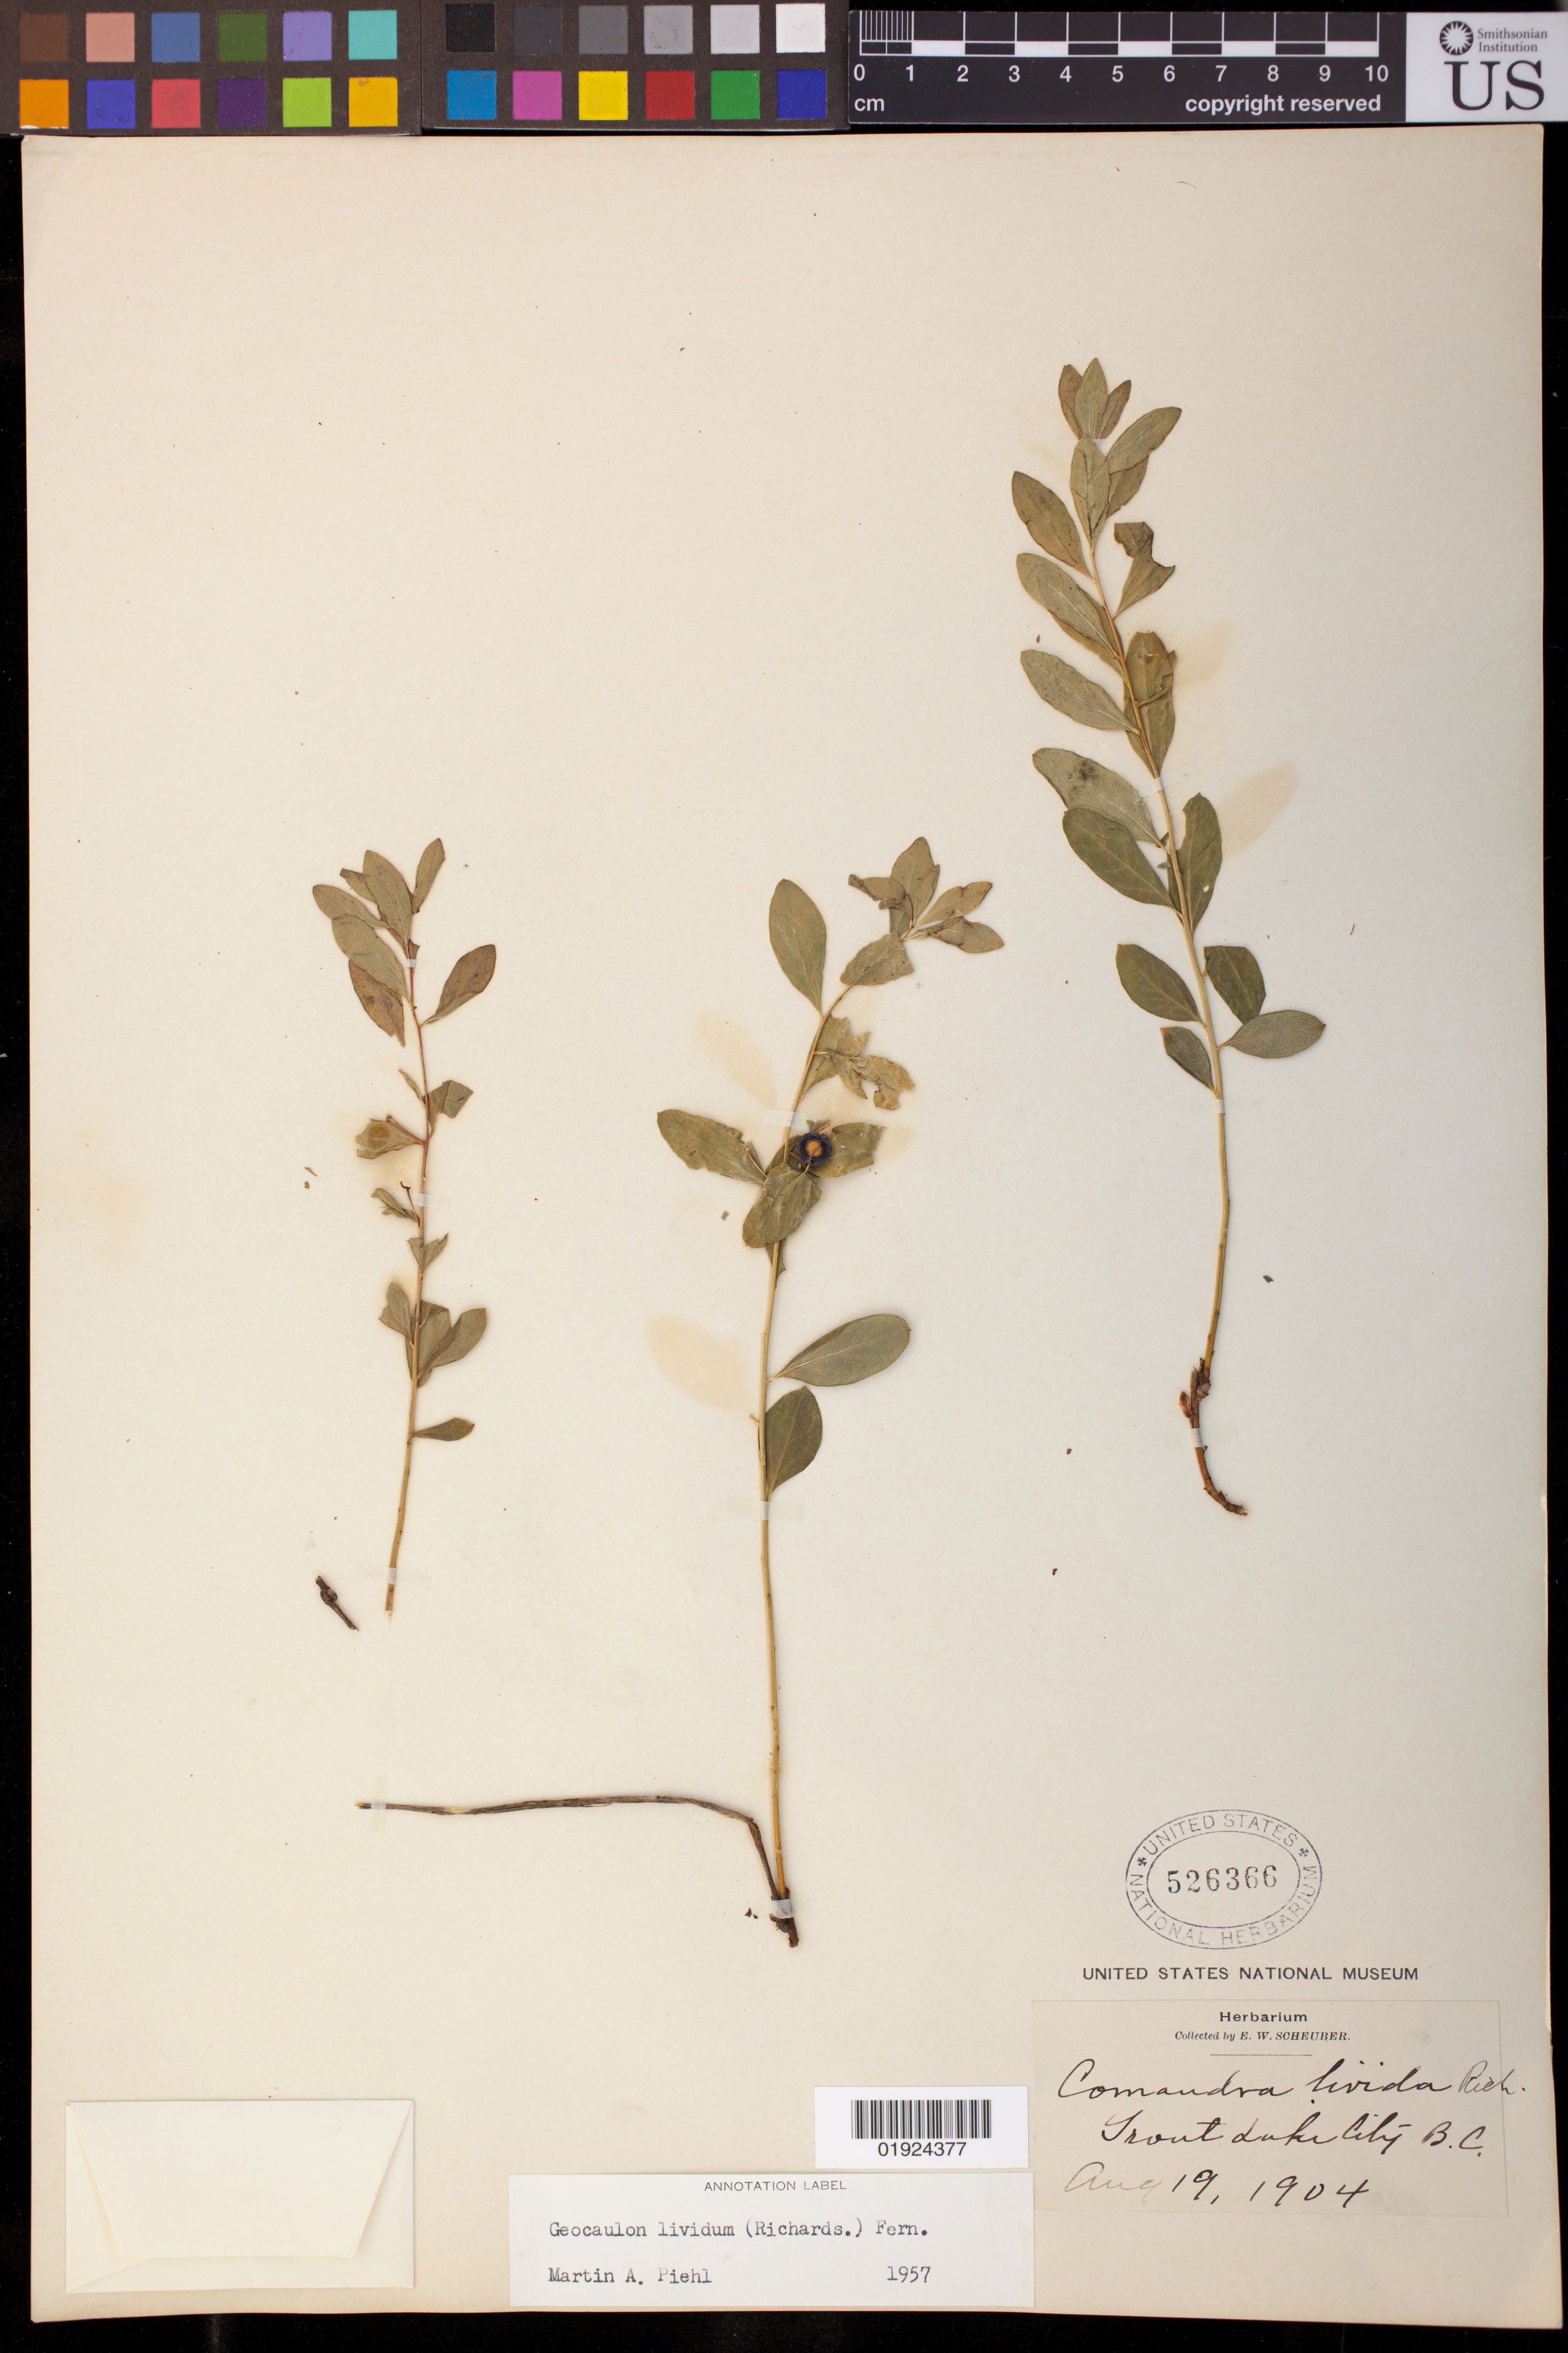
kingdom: Plantae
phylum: Tracheophyta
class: Magnoliopsida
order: Santalales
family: Comandraceae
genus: Geocaulon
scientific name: Geocaulon lividum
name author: (Richardson) Fernald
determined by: Piehl, M. A.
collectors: E. Scheuber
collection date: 1904-08-19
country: Canada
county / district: West Kootenay District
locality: Trout Lake City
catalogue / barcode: US 526366